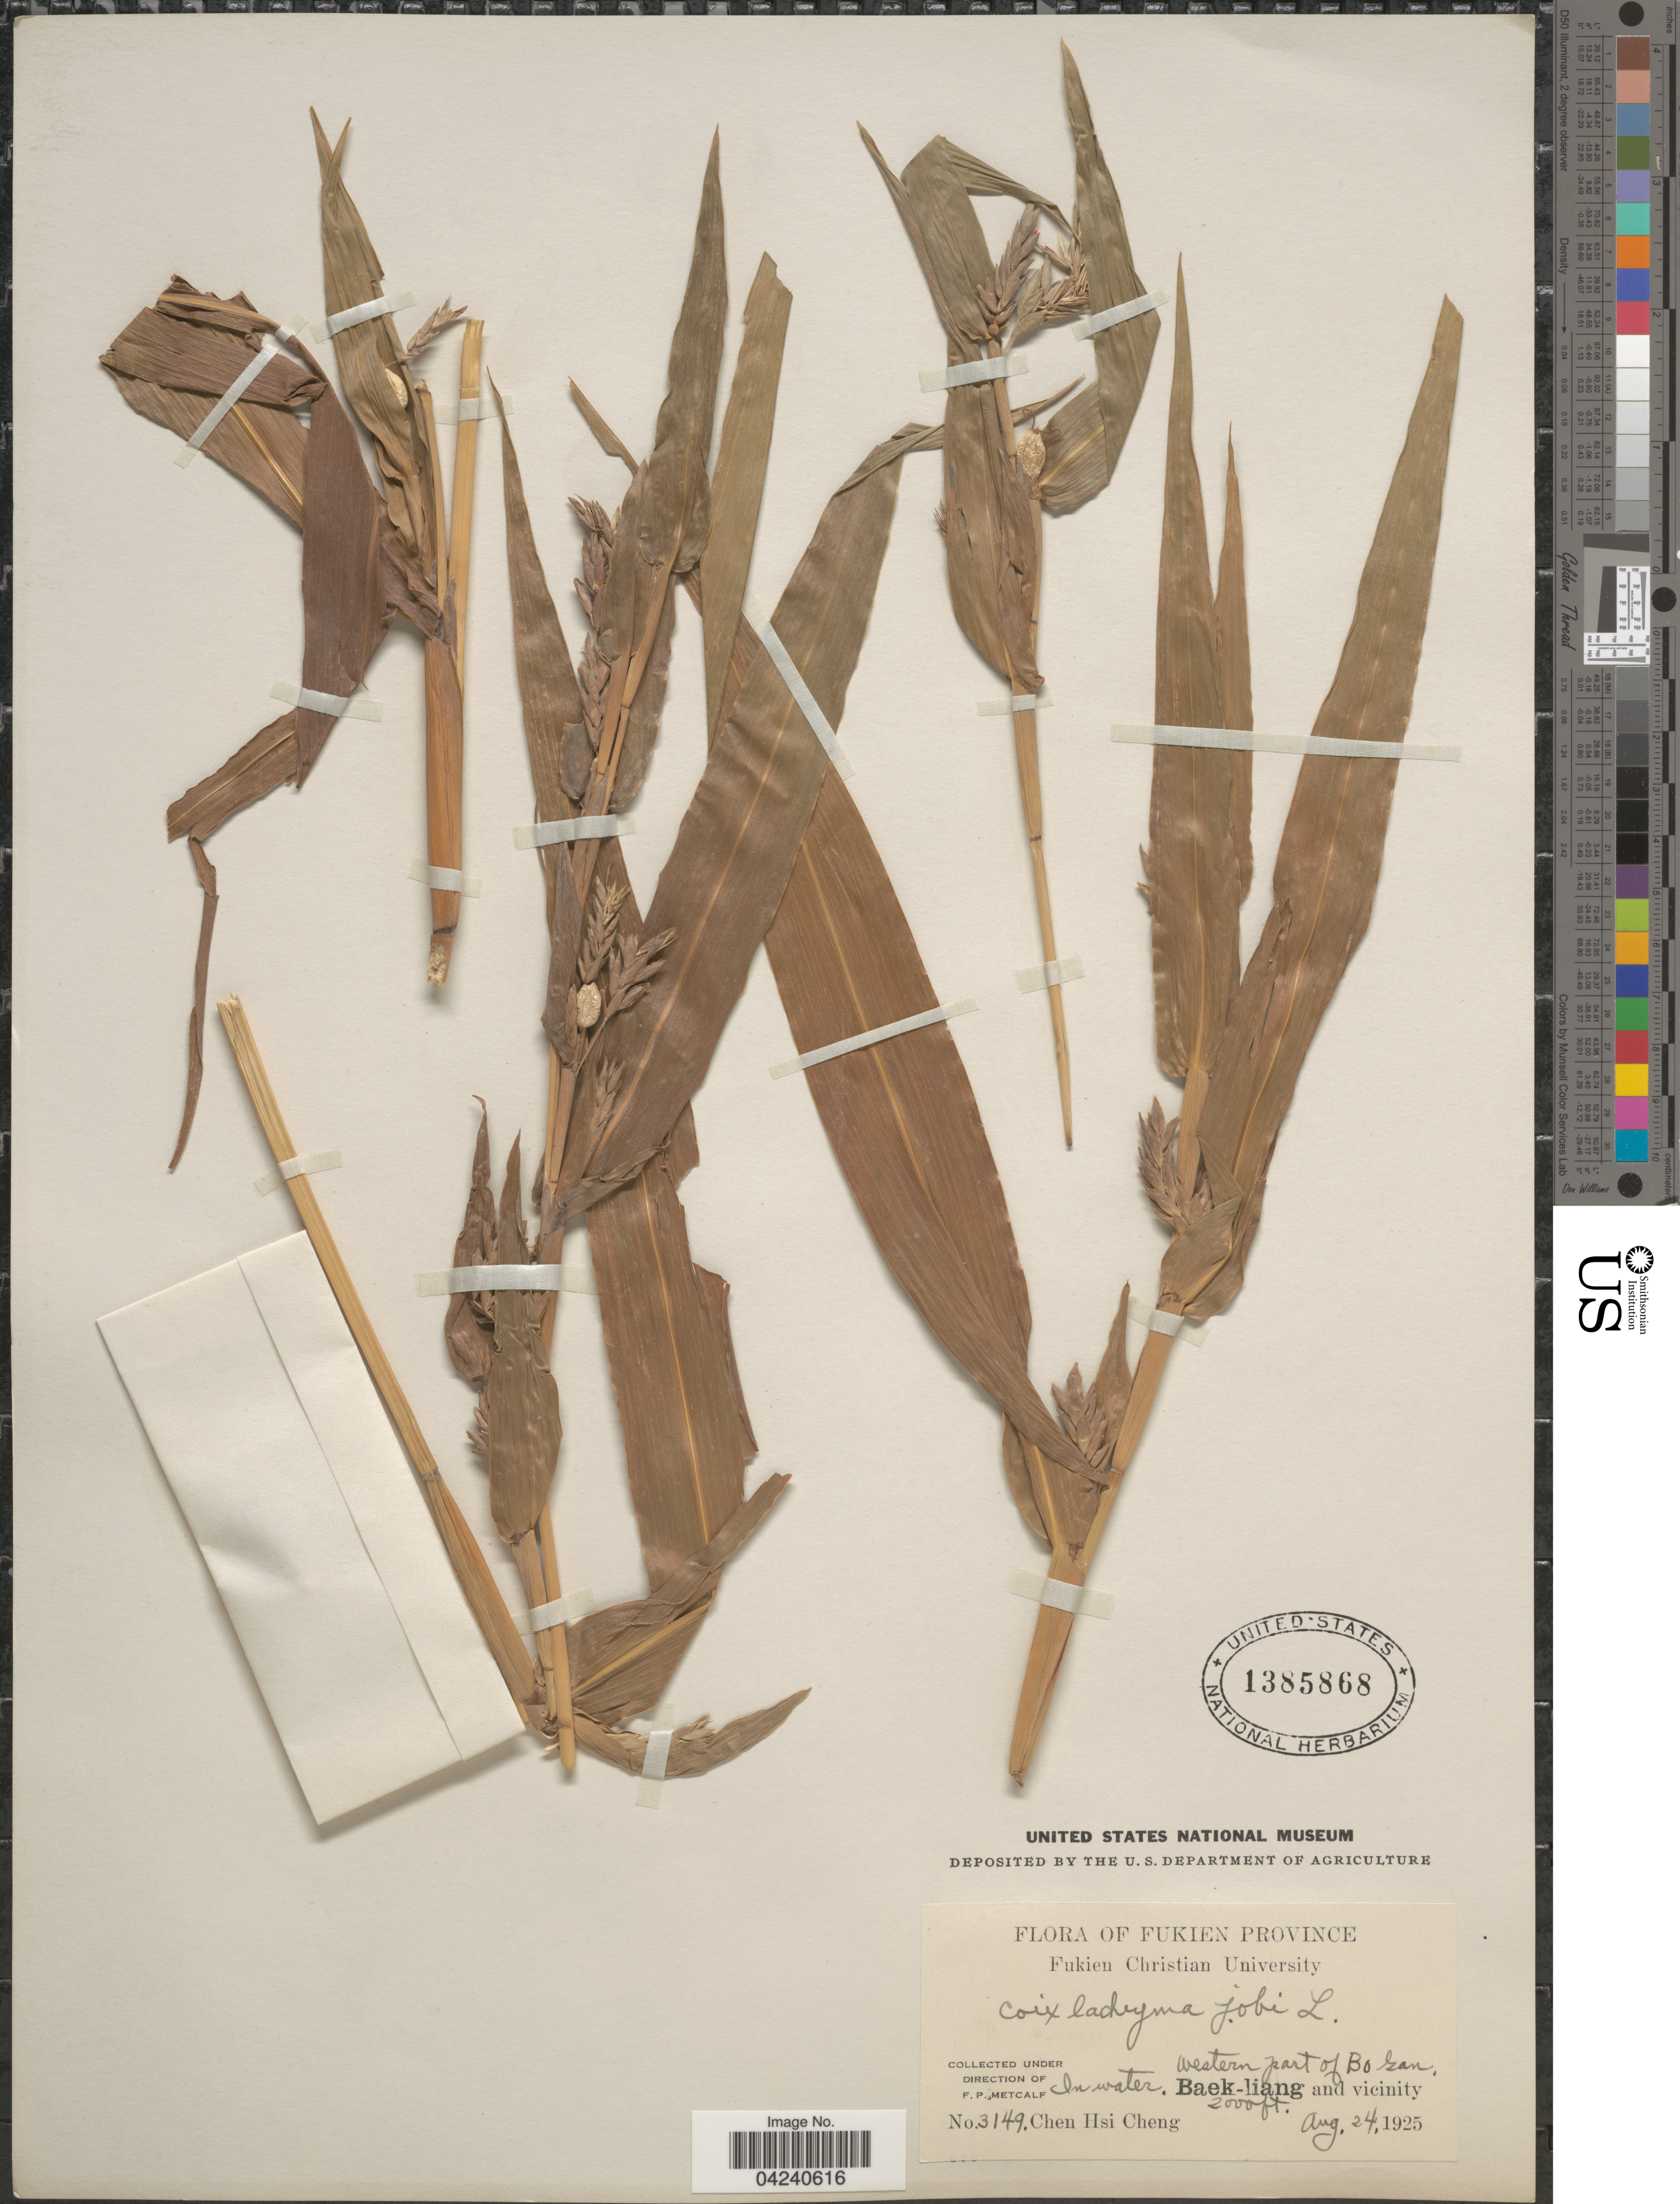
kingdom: Plantae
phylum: Tracheophyta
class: Liliopsida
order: Poales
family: Poaceae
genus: Coix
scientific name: Coix lacryma-jobi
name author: L.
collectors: Chen Hsi Cheng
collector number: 3149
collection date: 1925-08-24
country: China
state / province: Fujian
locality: Fukien Province. Western part of Bozan, Baek-liang and vicinity.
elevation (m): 610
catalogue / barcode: US 1385868